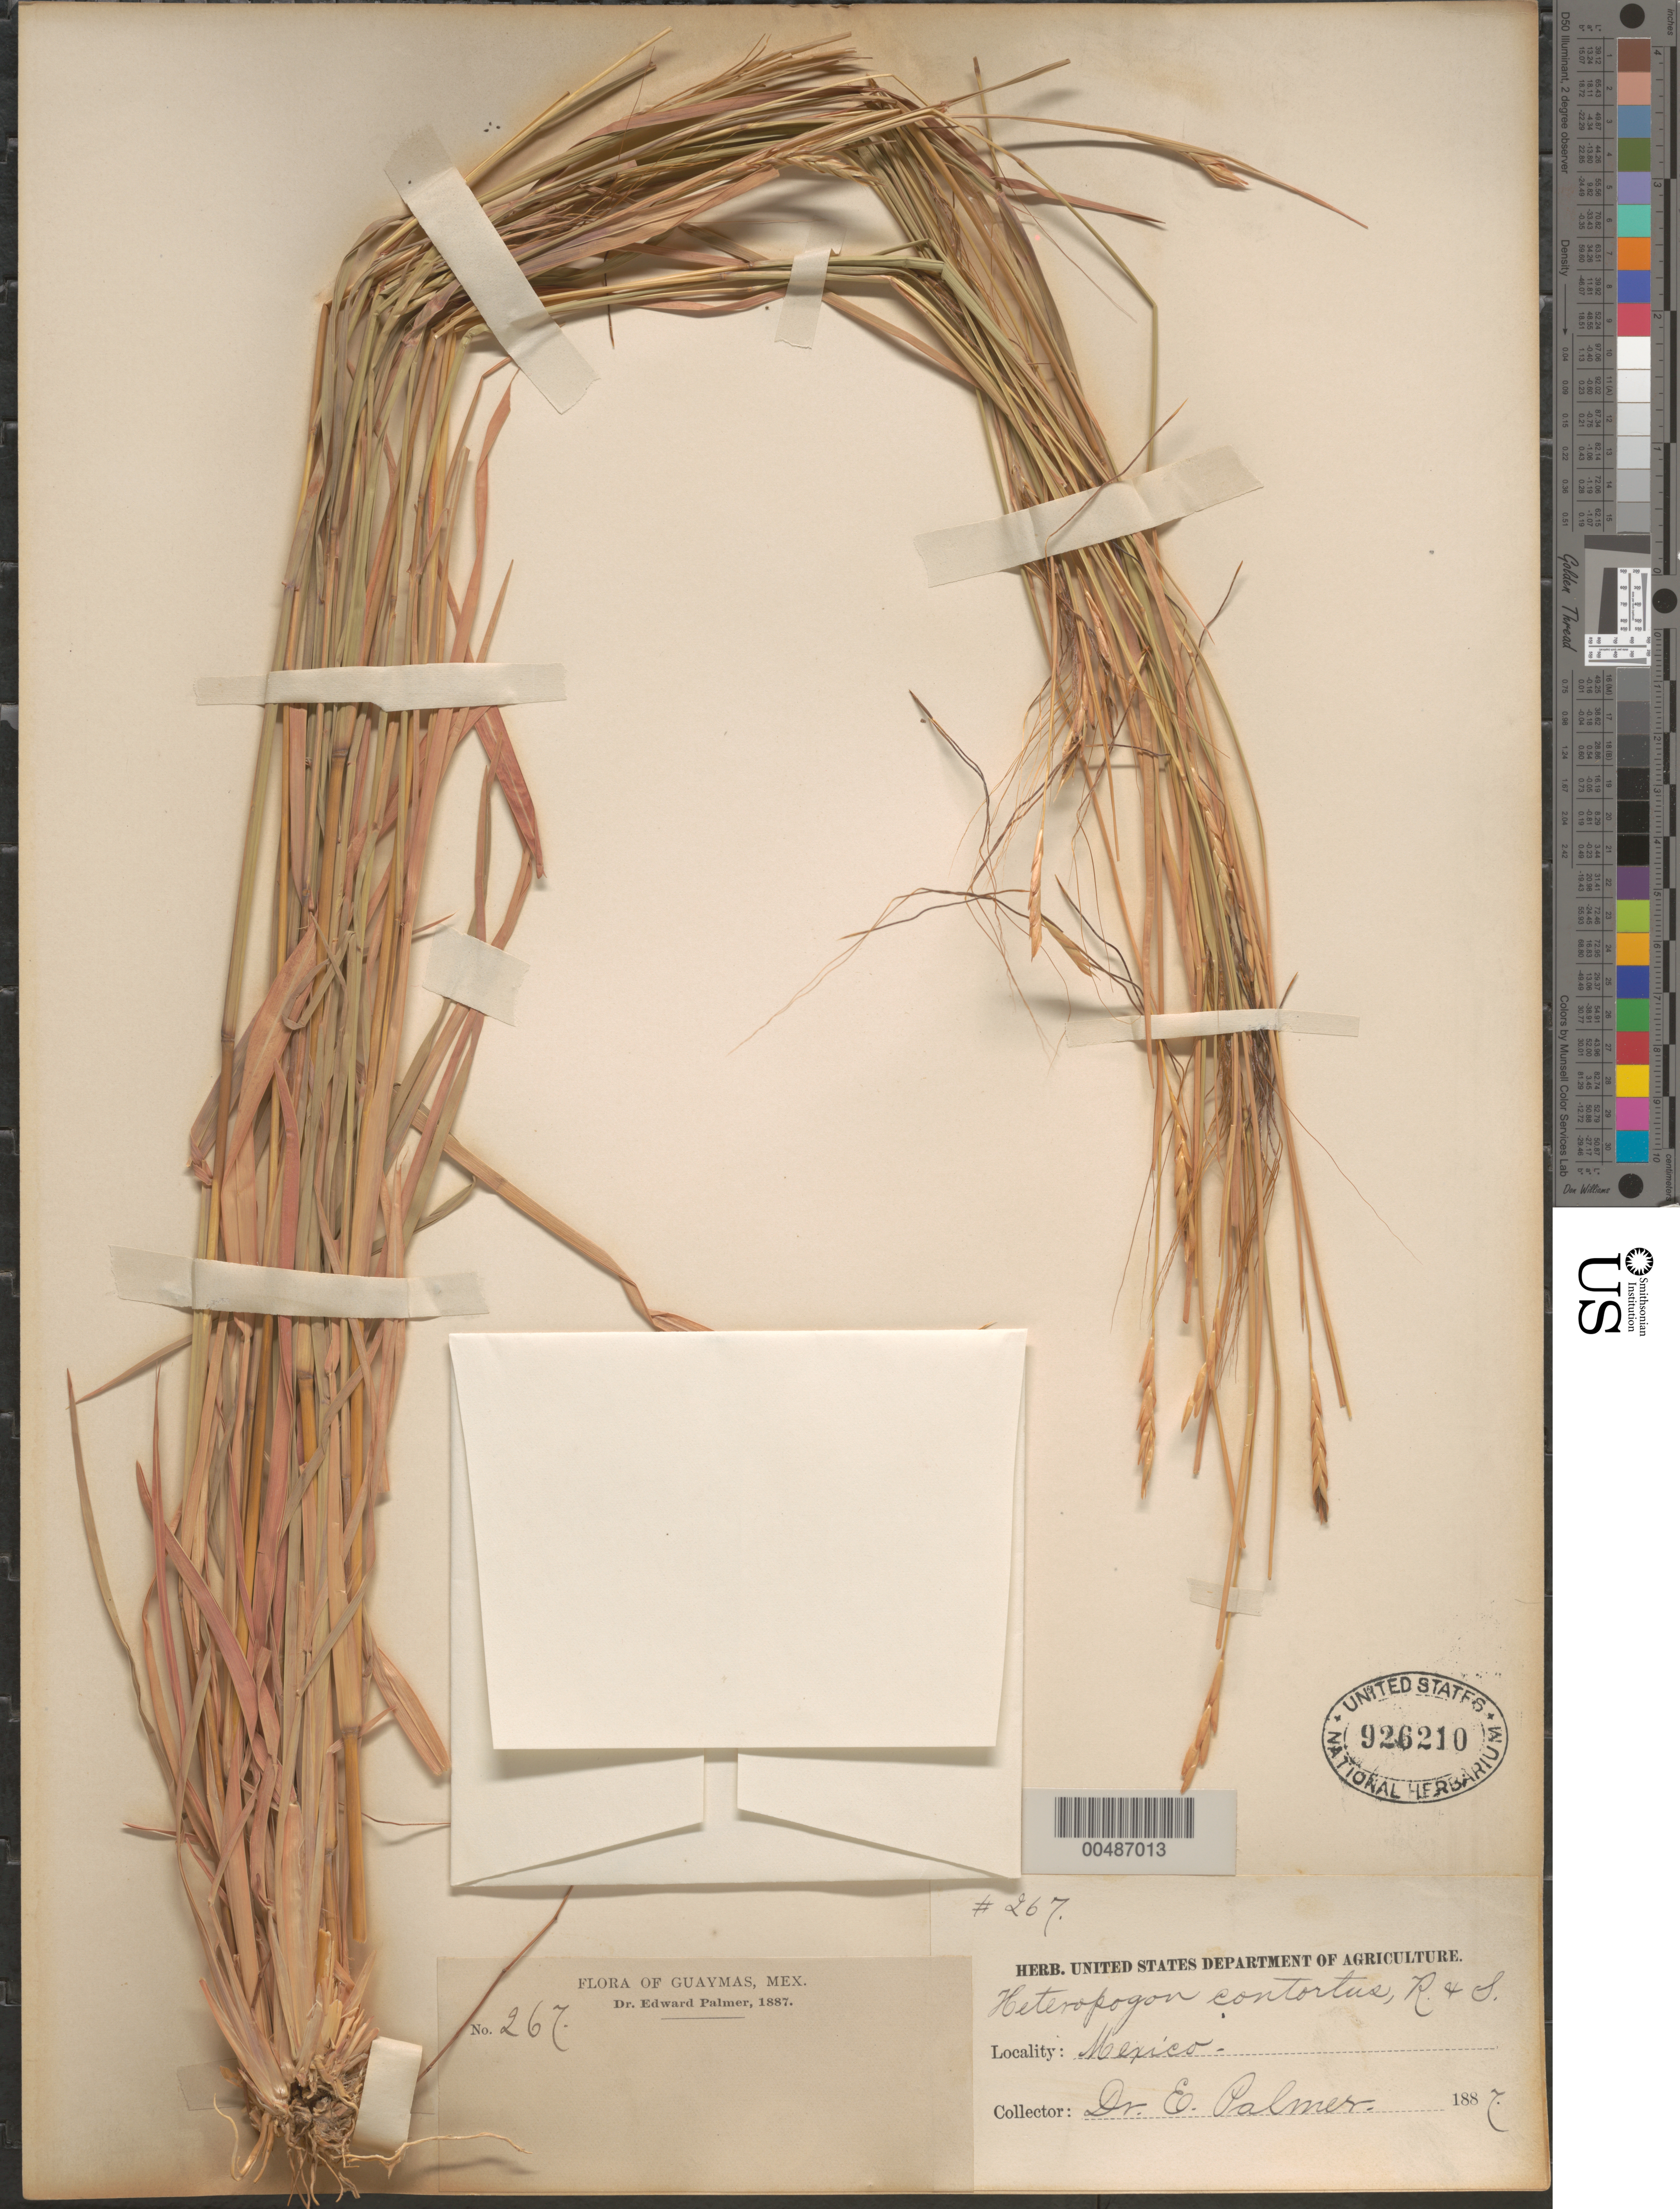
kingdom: Plantae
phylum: Tracheophyta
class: Liliopsida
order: Poales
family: Poaceae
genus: Heteropogon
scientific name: Heteropogon contortus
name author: (L.) P. Beauv. ex Roem. & Schult.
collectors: E. Palmer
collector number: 267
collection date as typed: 1887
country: Mexico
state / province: Sonora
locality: Guaymas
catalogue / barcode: US 926210